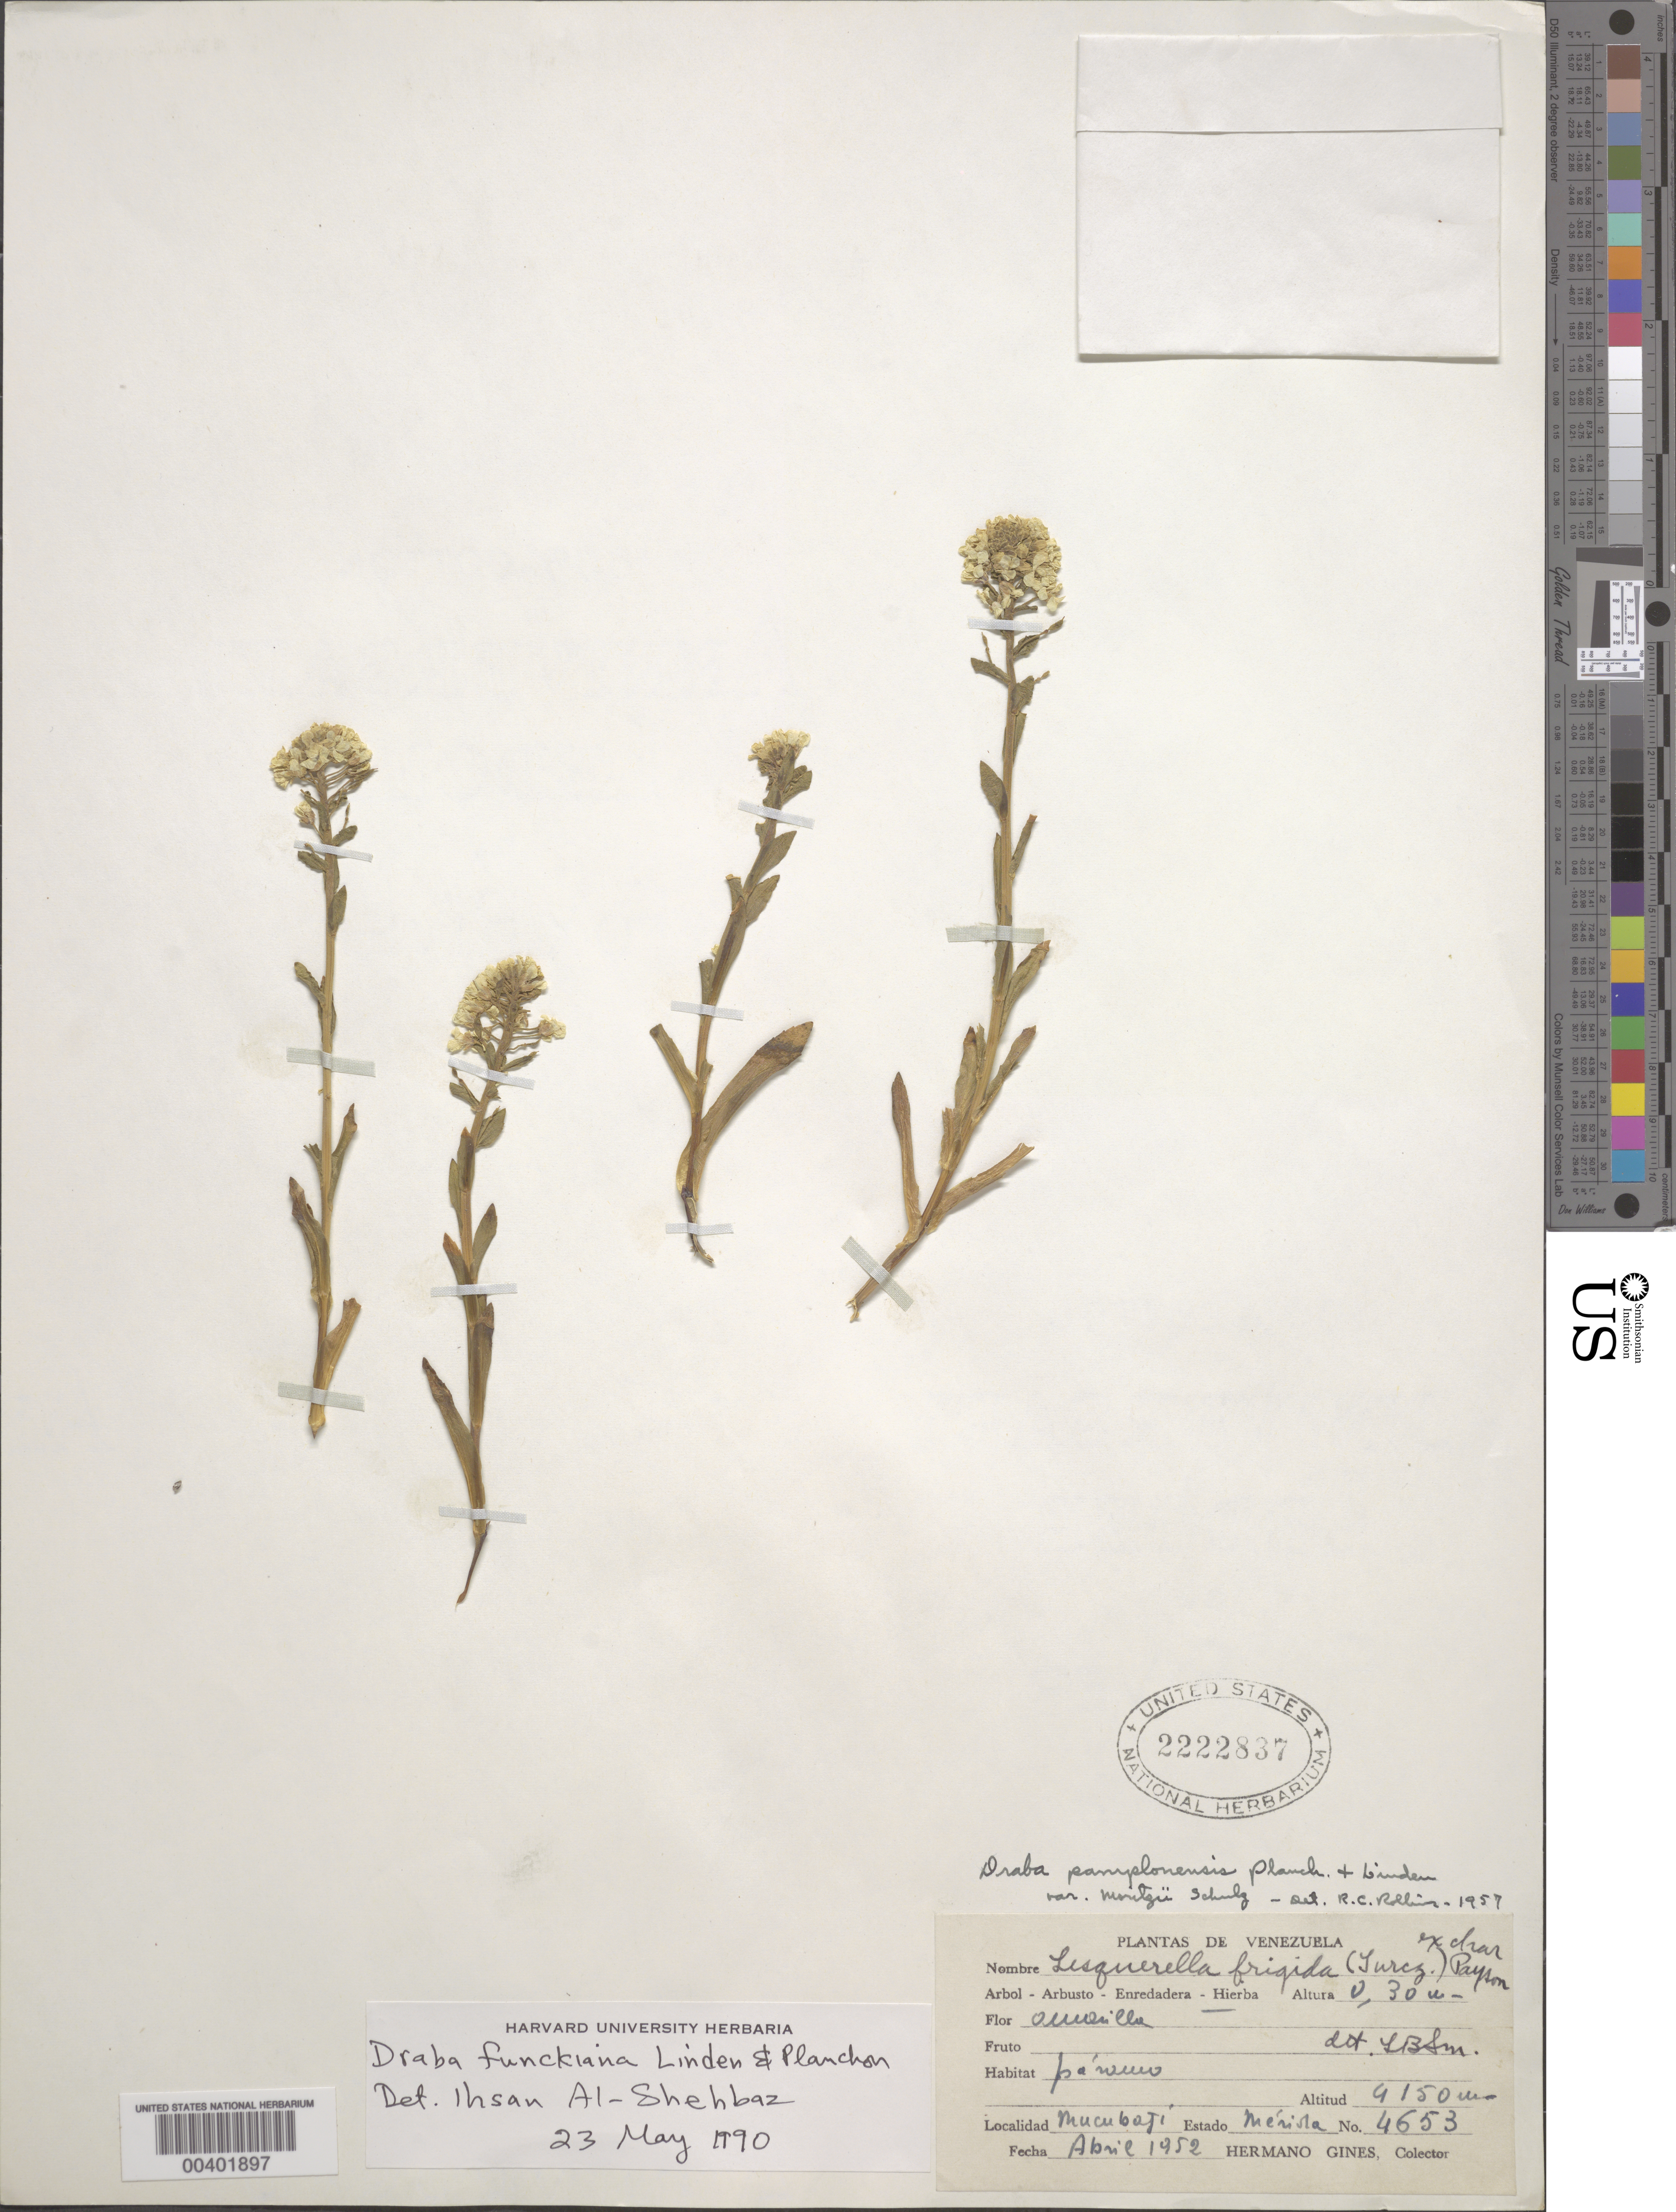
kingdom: Plantae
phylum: Tracheophyta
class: Magnoliopsida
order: Brassicales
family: Brassicaceae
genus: Draba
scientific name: Draba funckiana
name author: B.L. Linden & Planch.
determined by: Al-Shehbaz, I. A., (MO), Missouri Botanical Garden (UNITED STATES)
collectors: Bro. Gines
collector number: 4653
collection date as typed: Apr 1952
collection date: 1952-04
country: Venezuela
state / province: Mérida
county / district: Rangel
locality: Páramo de Mucubají Mucubaji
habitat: páramo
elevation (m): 4150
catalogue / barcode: US 2222837